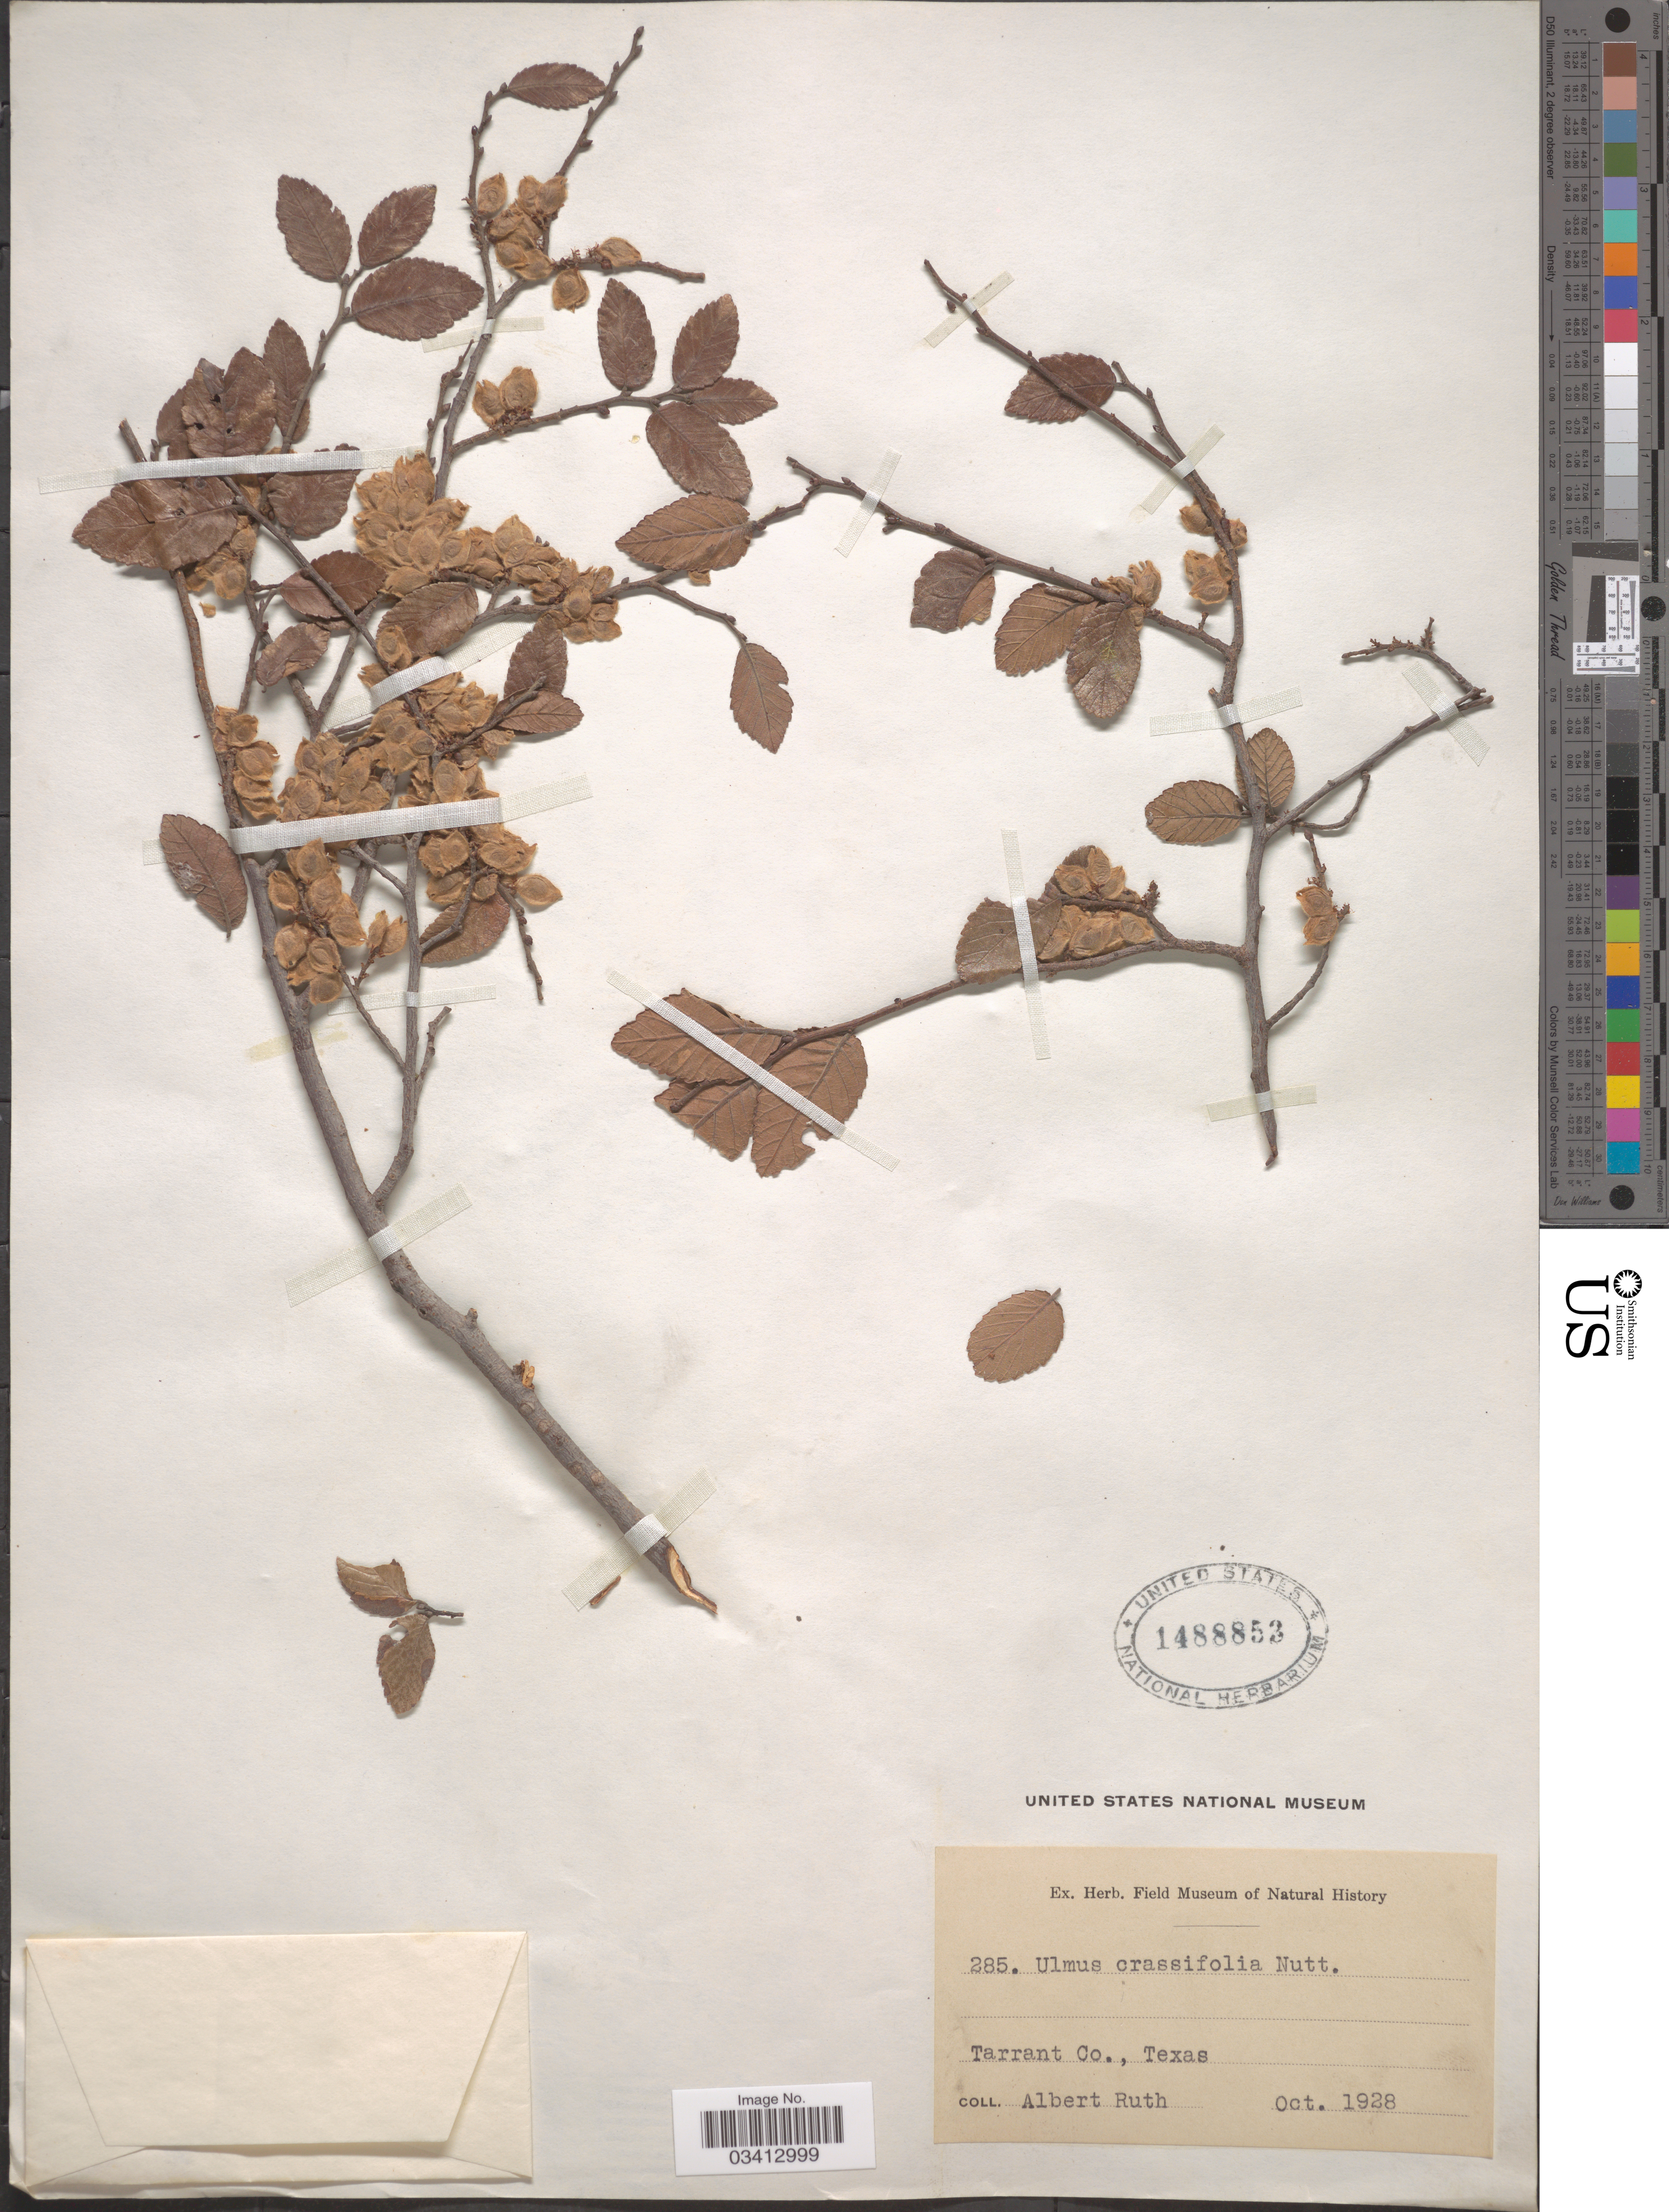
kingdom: Plantae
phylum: Tracheophyta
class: Magnoliopsida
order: Rosales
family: Ulmaceae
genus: Ulmus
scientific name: Ulmus crassifolia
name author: Nutt.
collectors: A. Ruth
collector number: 285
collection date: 1928-10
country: United States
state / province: Texas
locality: Tarrant Co.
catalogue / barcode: US 1488853